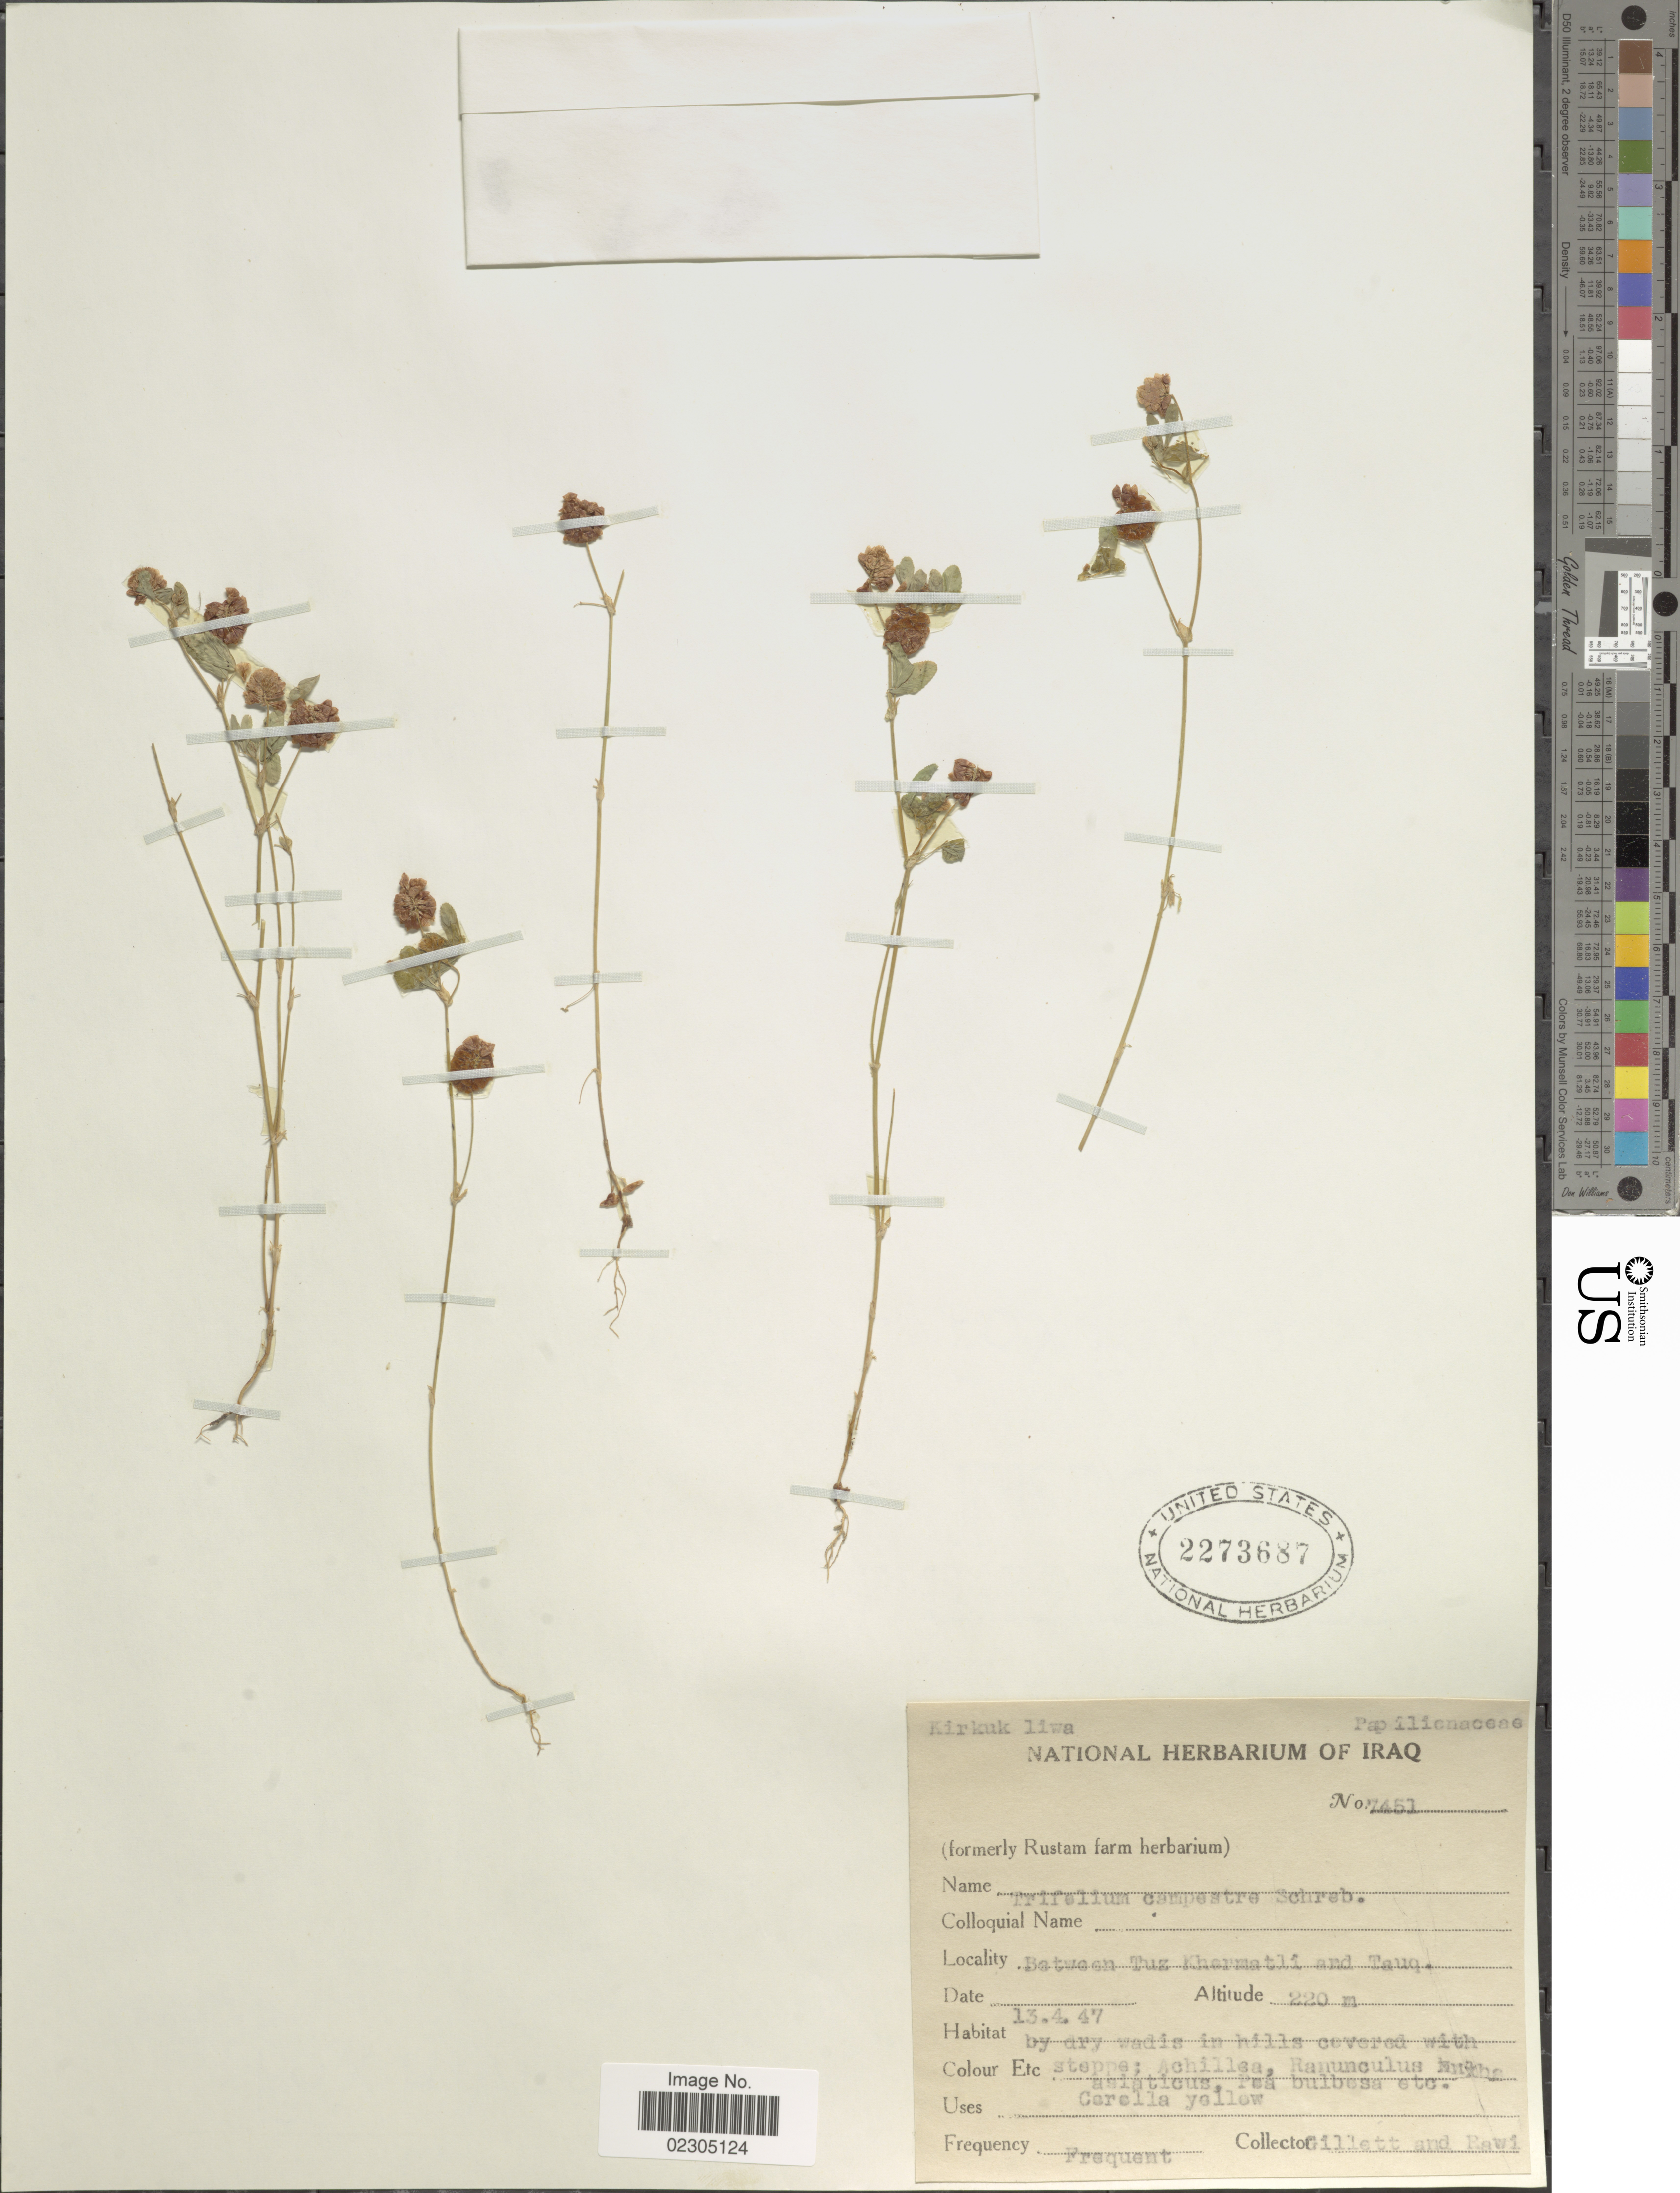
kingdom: Plantae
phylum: Tracheophyta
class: Magnoliopsida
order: Fabales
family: Fabaceae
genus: Trifolium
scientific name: Trifolium campestre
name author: Schreb.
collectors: Gillett, -- & -. Rawi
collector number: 7451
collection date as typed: Transcribed d/m/y: 13/4/47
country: Iraq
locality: Between Tuz Khurmatu and Tauq.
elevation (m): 220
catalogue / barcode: US 2273687